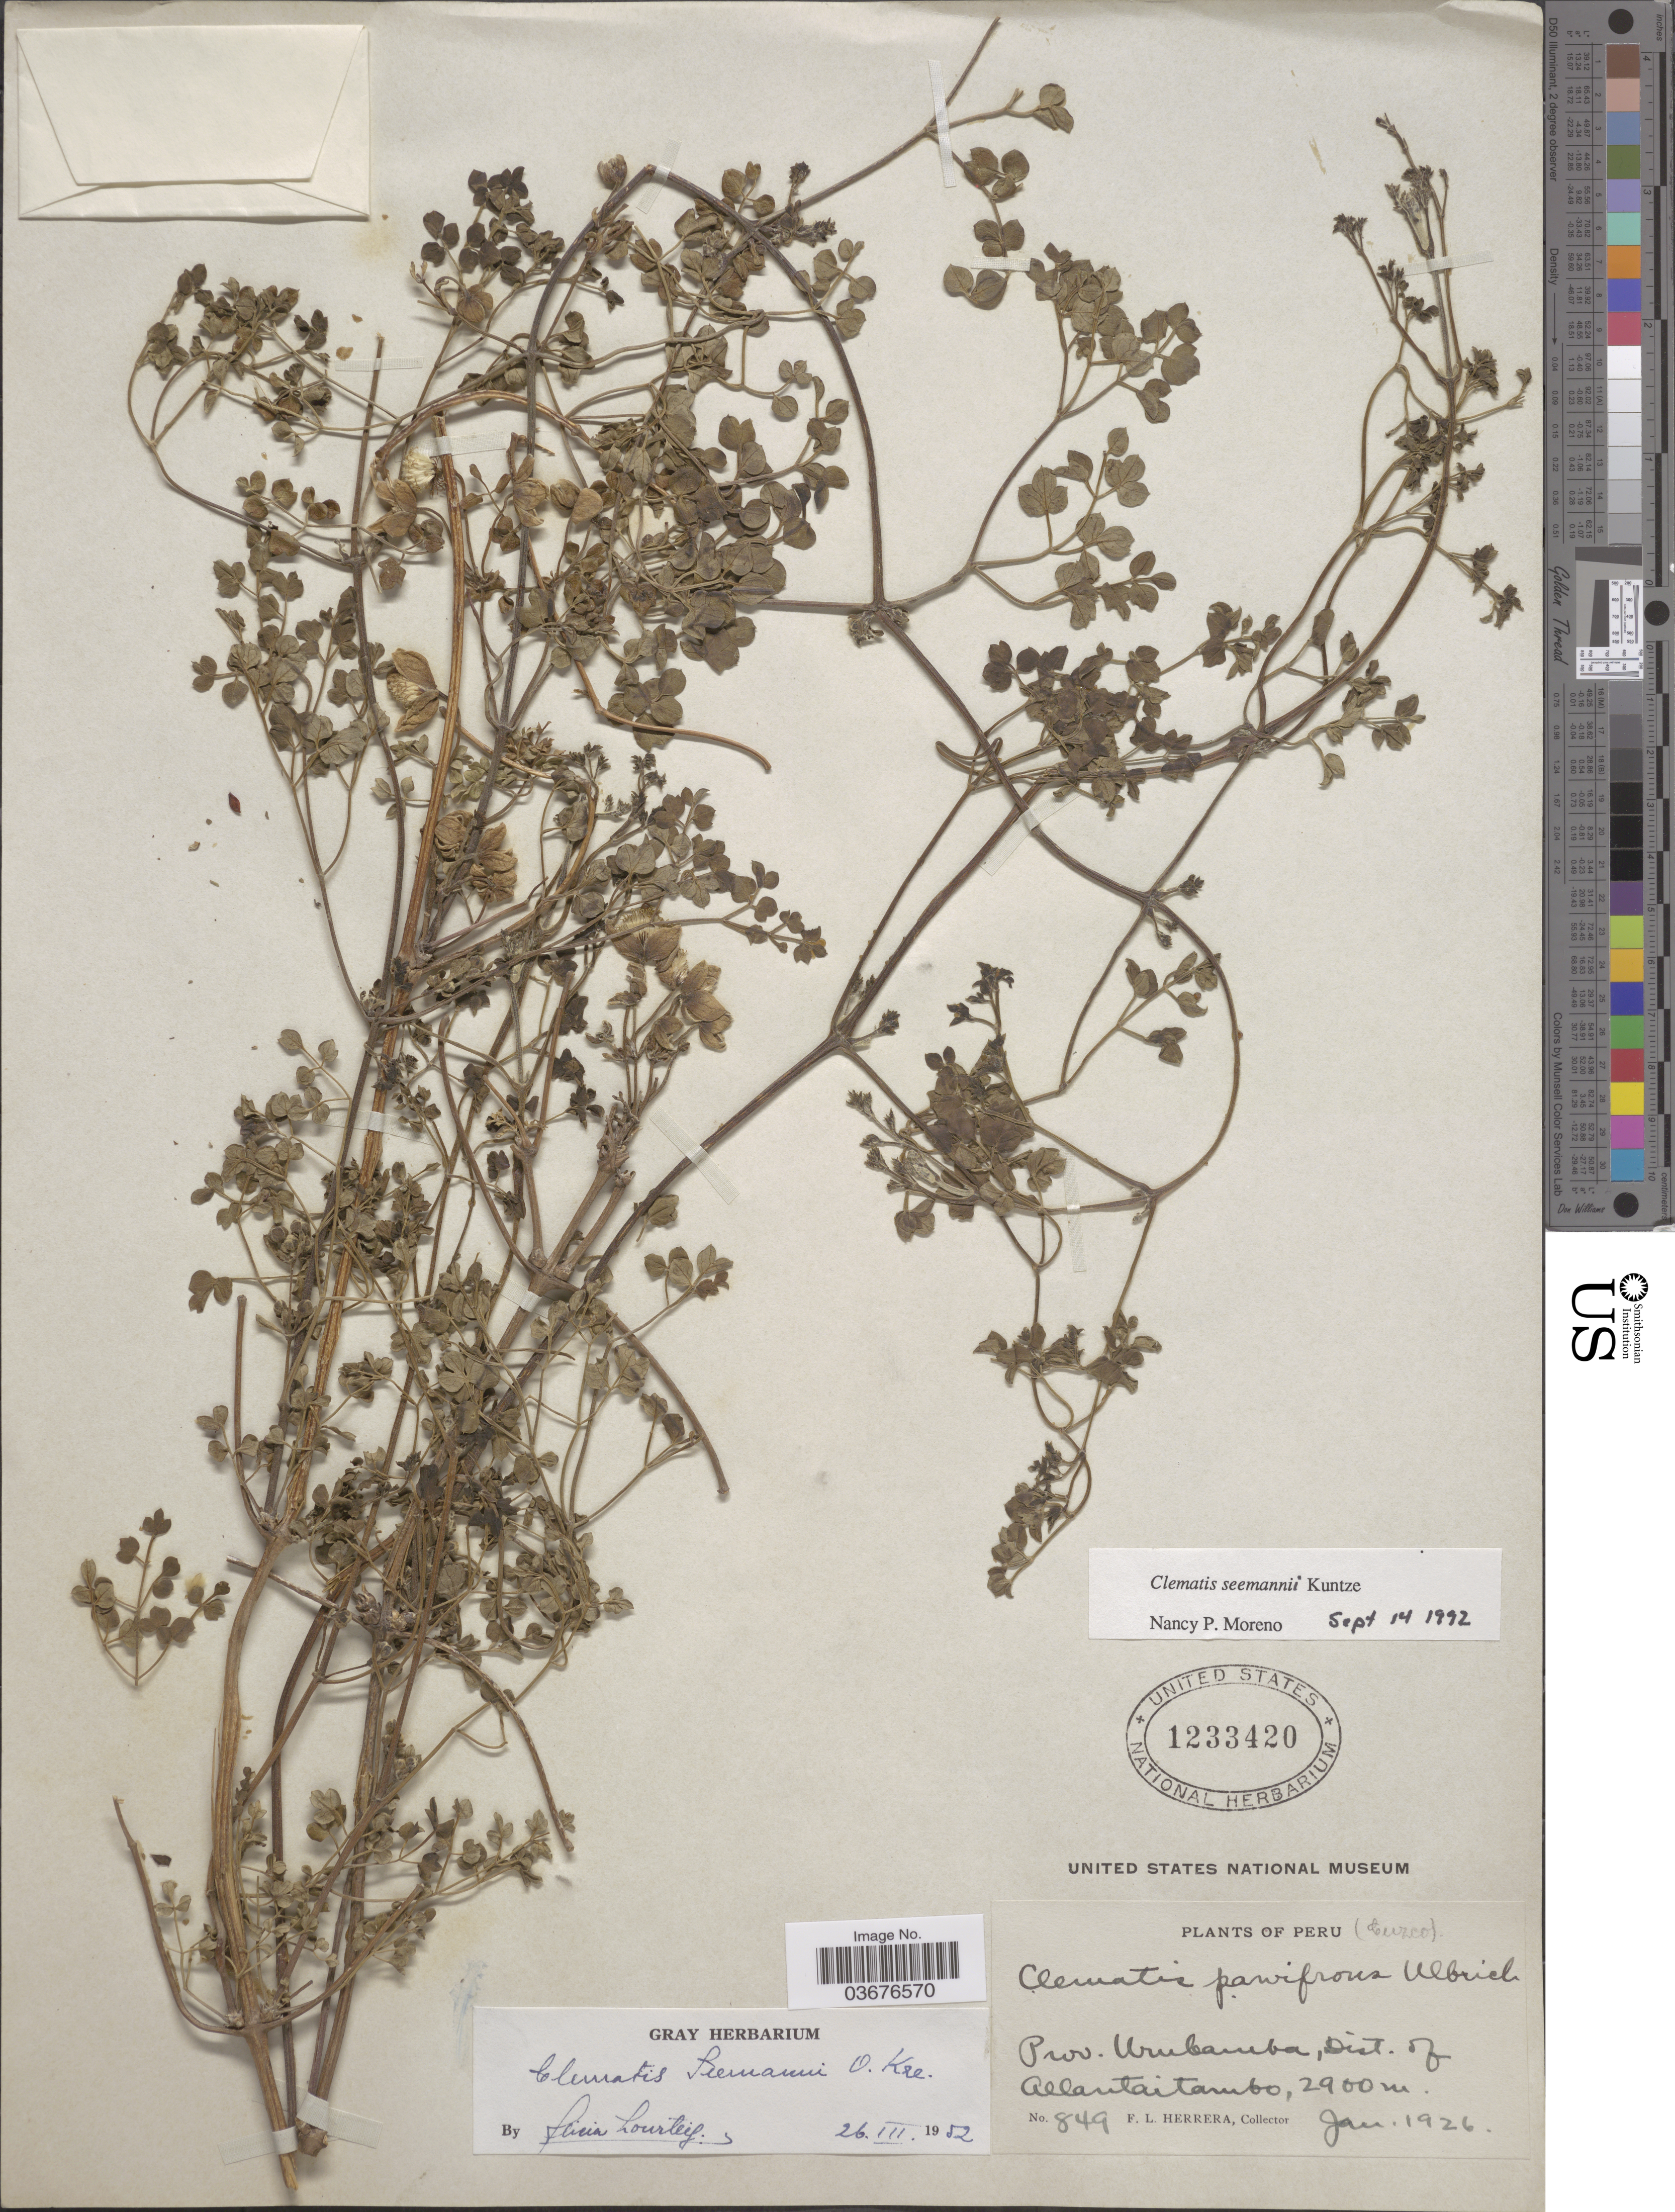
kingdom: Plantae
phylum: Tracheophyta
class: Magnoliopsida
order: Ranunculales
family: Ranunculaceae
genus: Clematis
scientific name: Clematis seemannii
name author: Kuntze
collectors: F. L. Herrera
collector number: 849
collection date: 1926-01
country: Peru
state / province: Cusco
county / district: Urubamba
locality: Dist. of Allamtaitambo (Ollantaytambo).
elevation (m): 2900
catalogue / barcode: US 123320